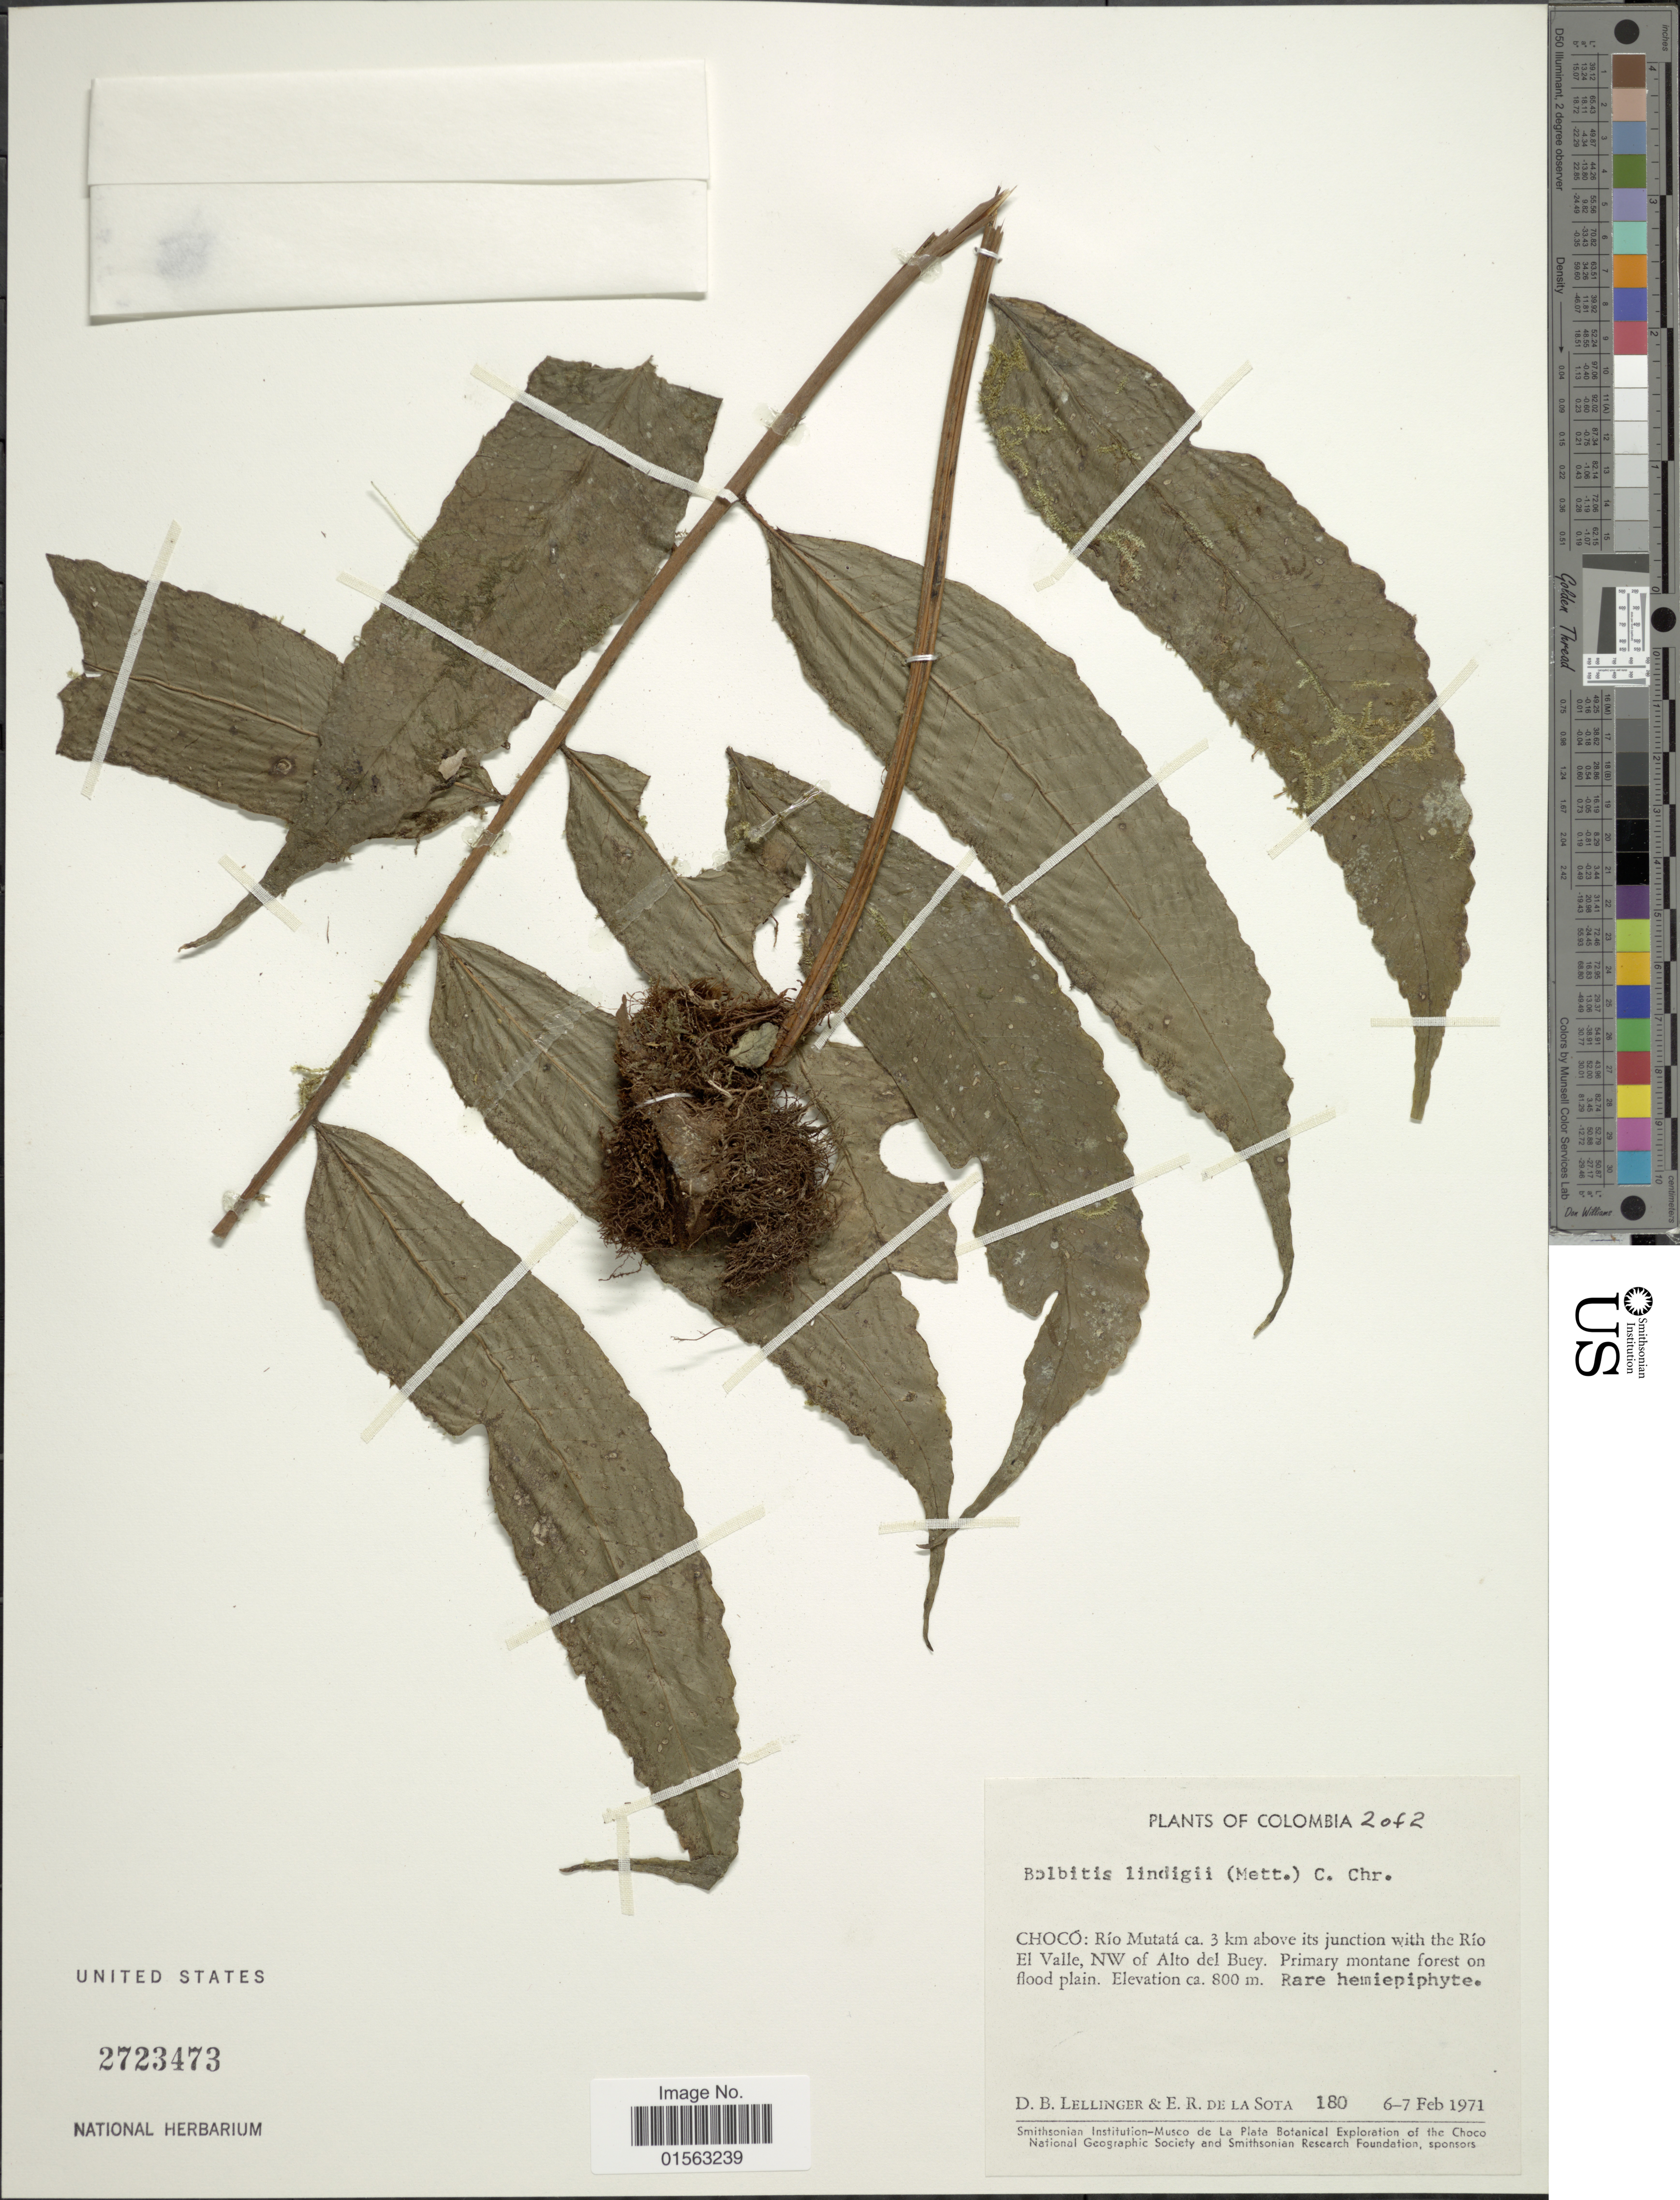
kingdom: Plantae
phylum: Tracheophyta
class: Polypodiopsida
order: Polypodiales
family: Dryopteridaceae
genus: Mickelia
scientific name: Mickelia lindigii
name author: (Mett.) R.C. Moran et al.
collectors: D. B. Lellinger & E. R. de la Sota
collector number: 180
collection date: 1971-02-06/1971-02-07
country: Colombia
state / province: Chocó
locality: Colombia, Río Mutatá ca. 3 km above its junction with the Río El Valle, NW of Alto del Buey, Primary montane forest on flood plain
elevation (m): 800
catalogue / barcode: US 2723473